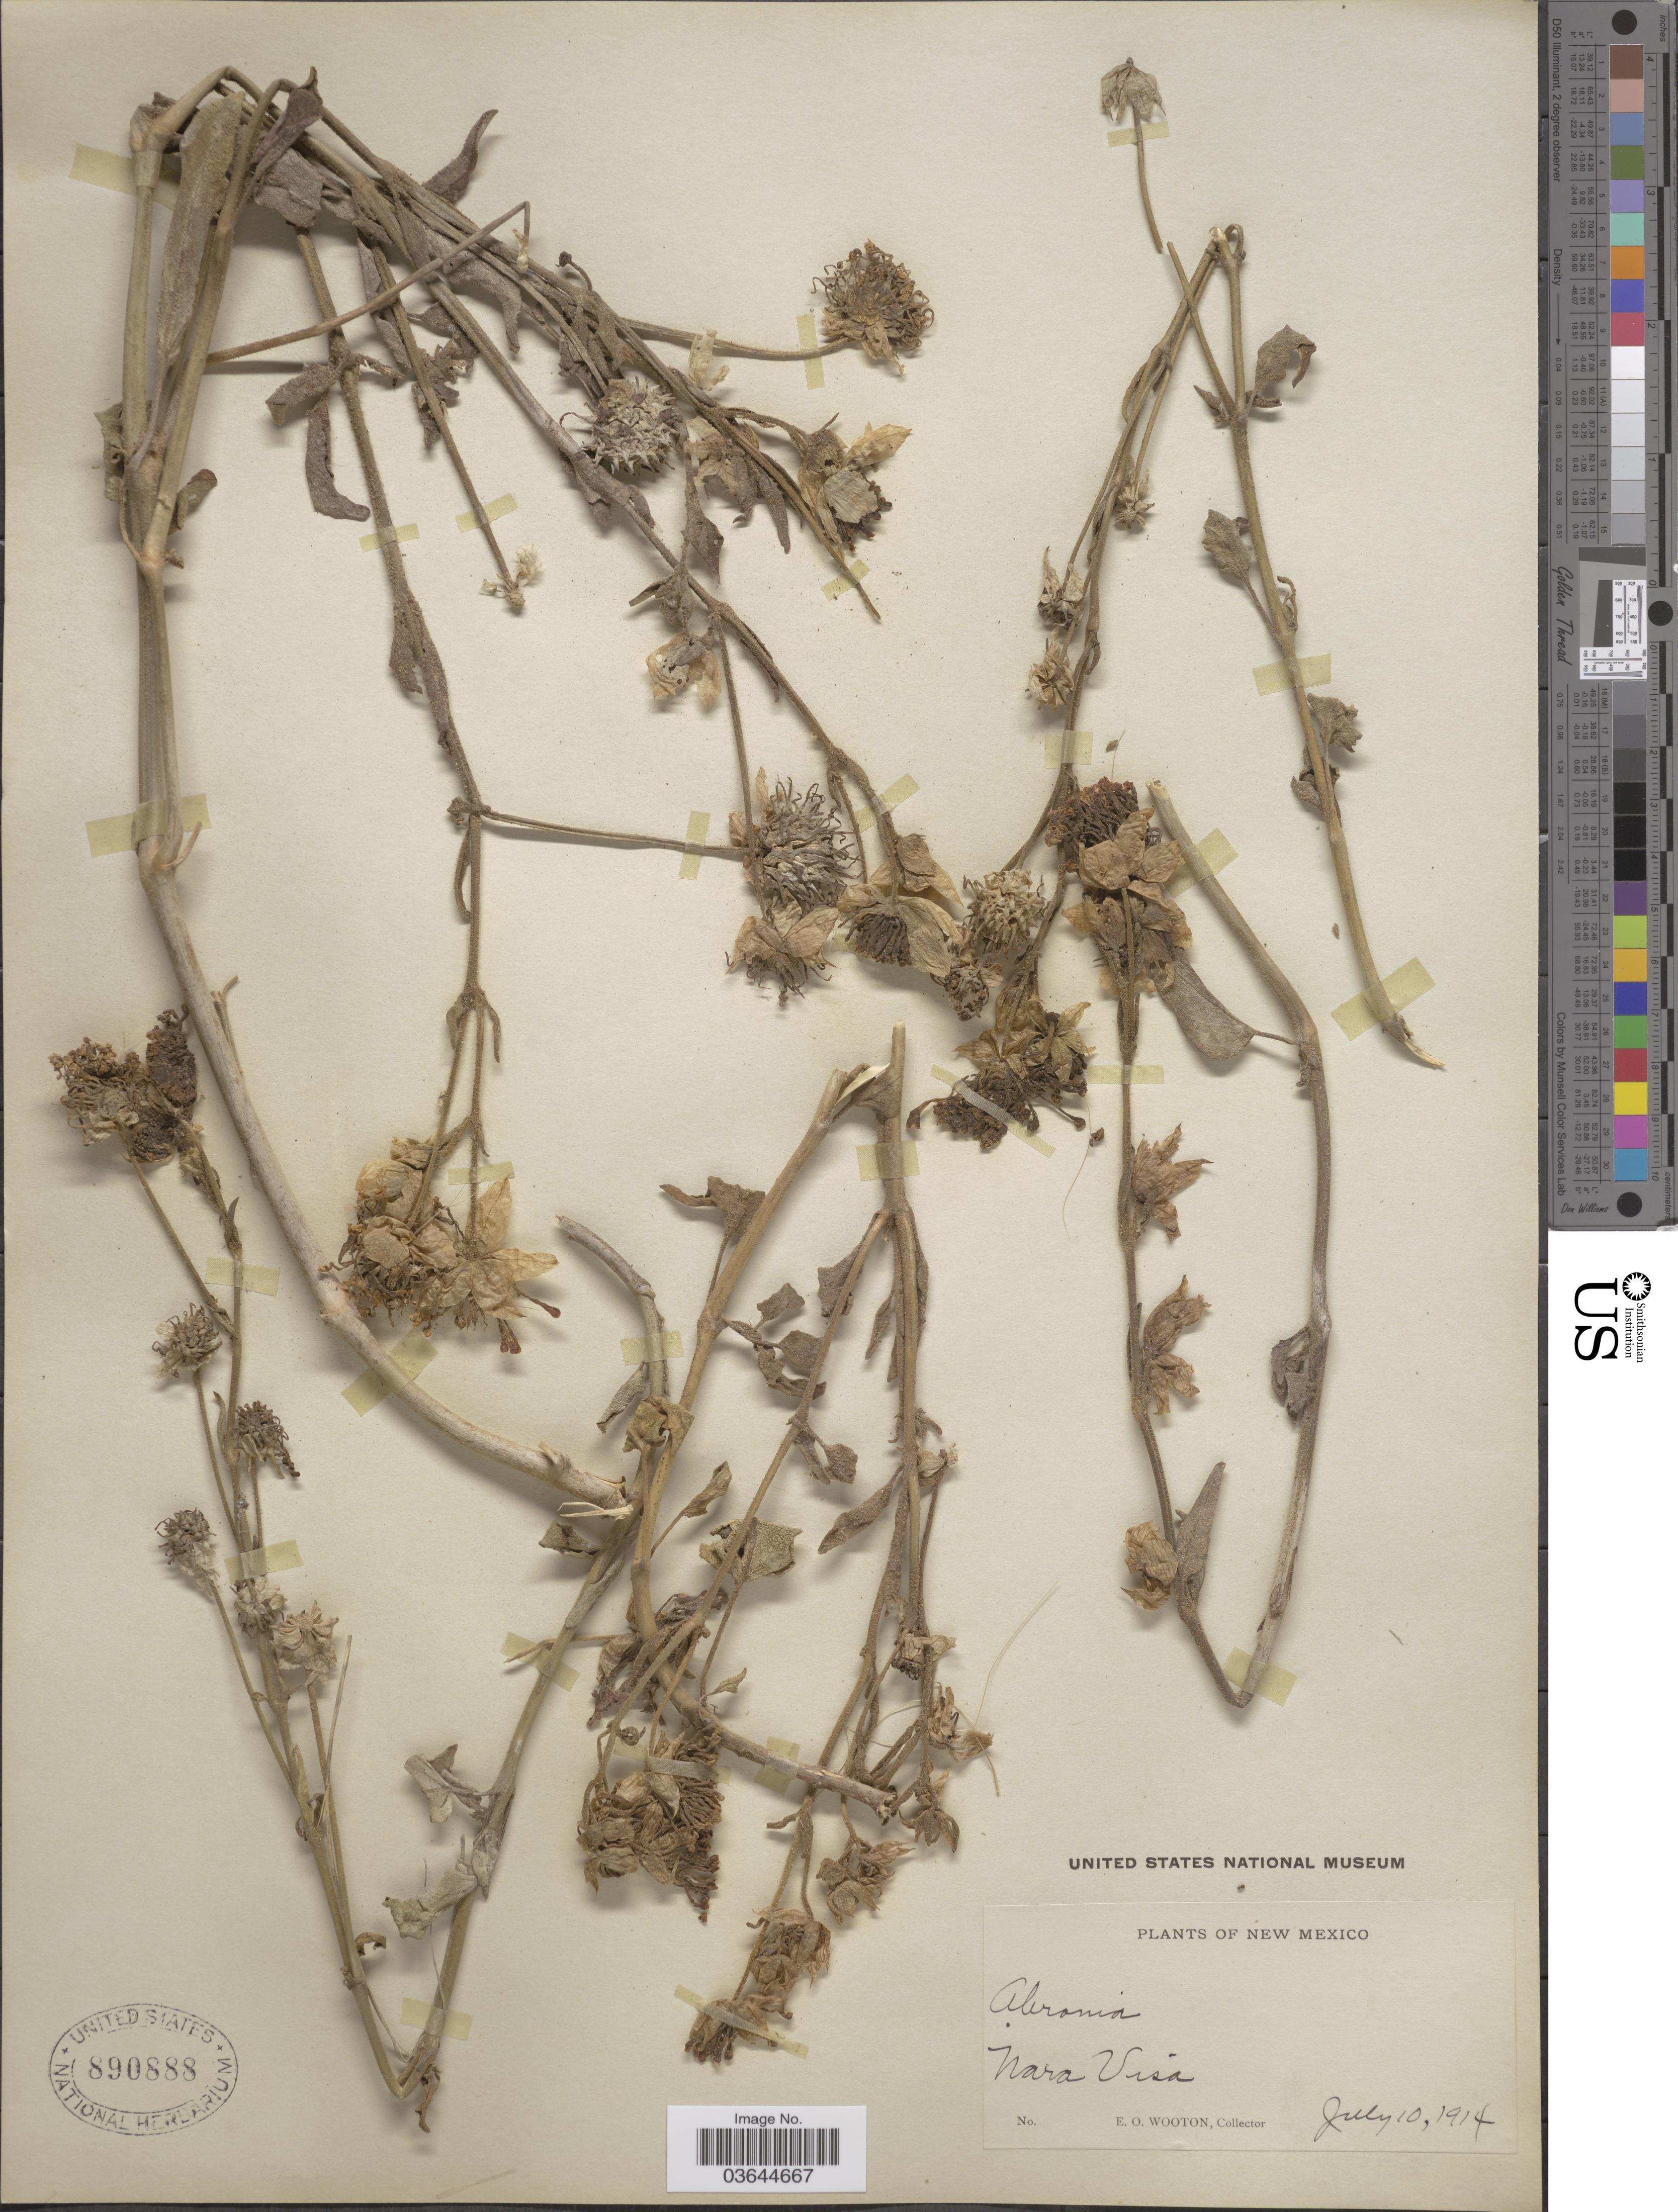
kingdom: Plantae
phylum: Tracheophyta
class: Magnoliopsida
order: Caryophyllales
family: Nyctaginaceae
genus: Abronia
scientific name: Abronia fragrans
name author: Nutt. ex Hook.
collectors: E. O. Wooton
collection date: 1914-07-10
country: United States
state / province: New Mexico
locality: Nara Visa.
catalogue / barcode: US 890888